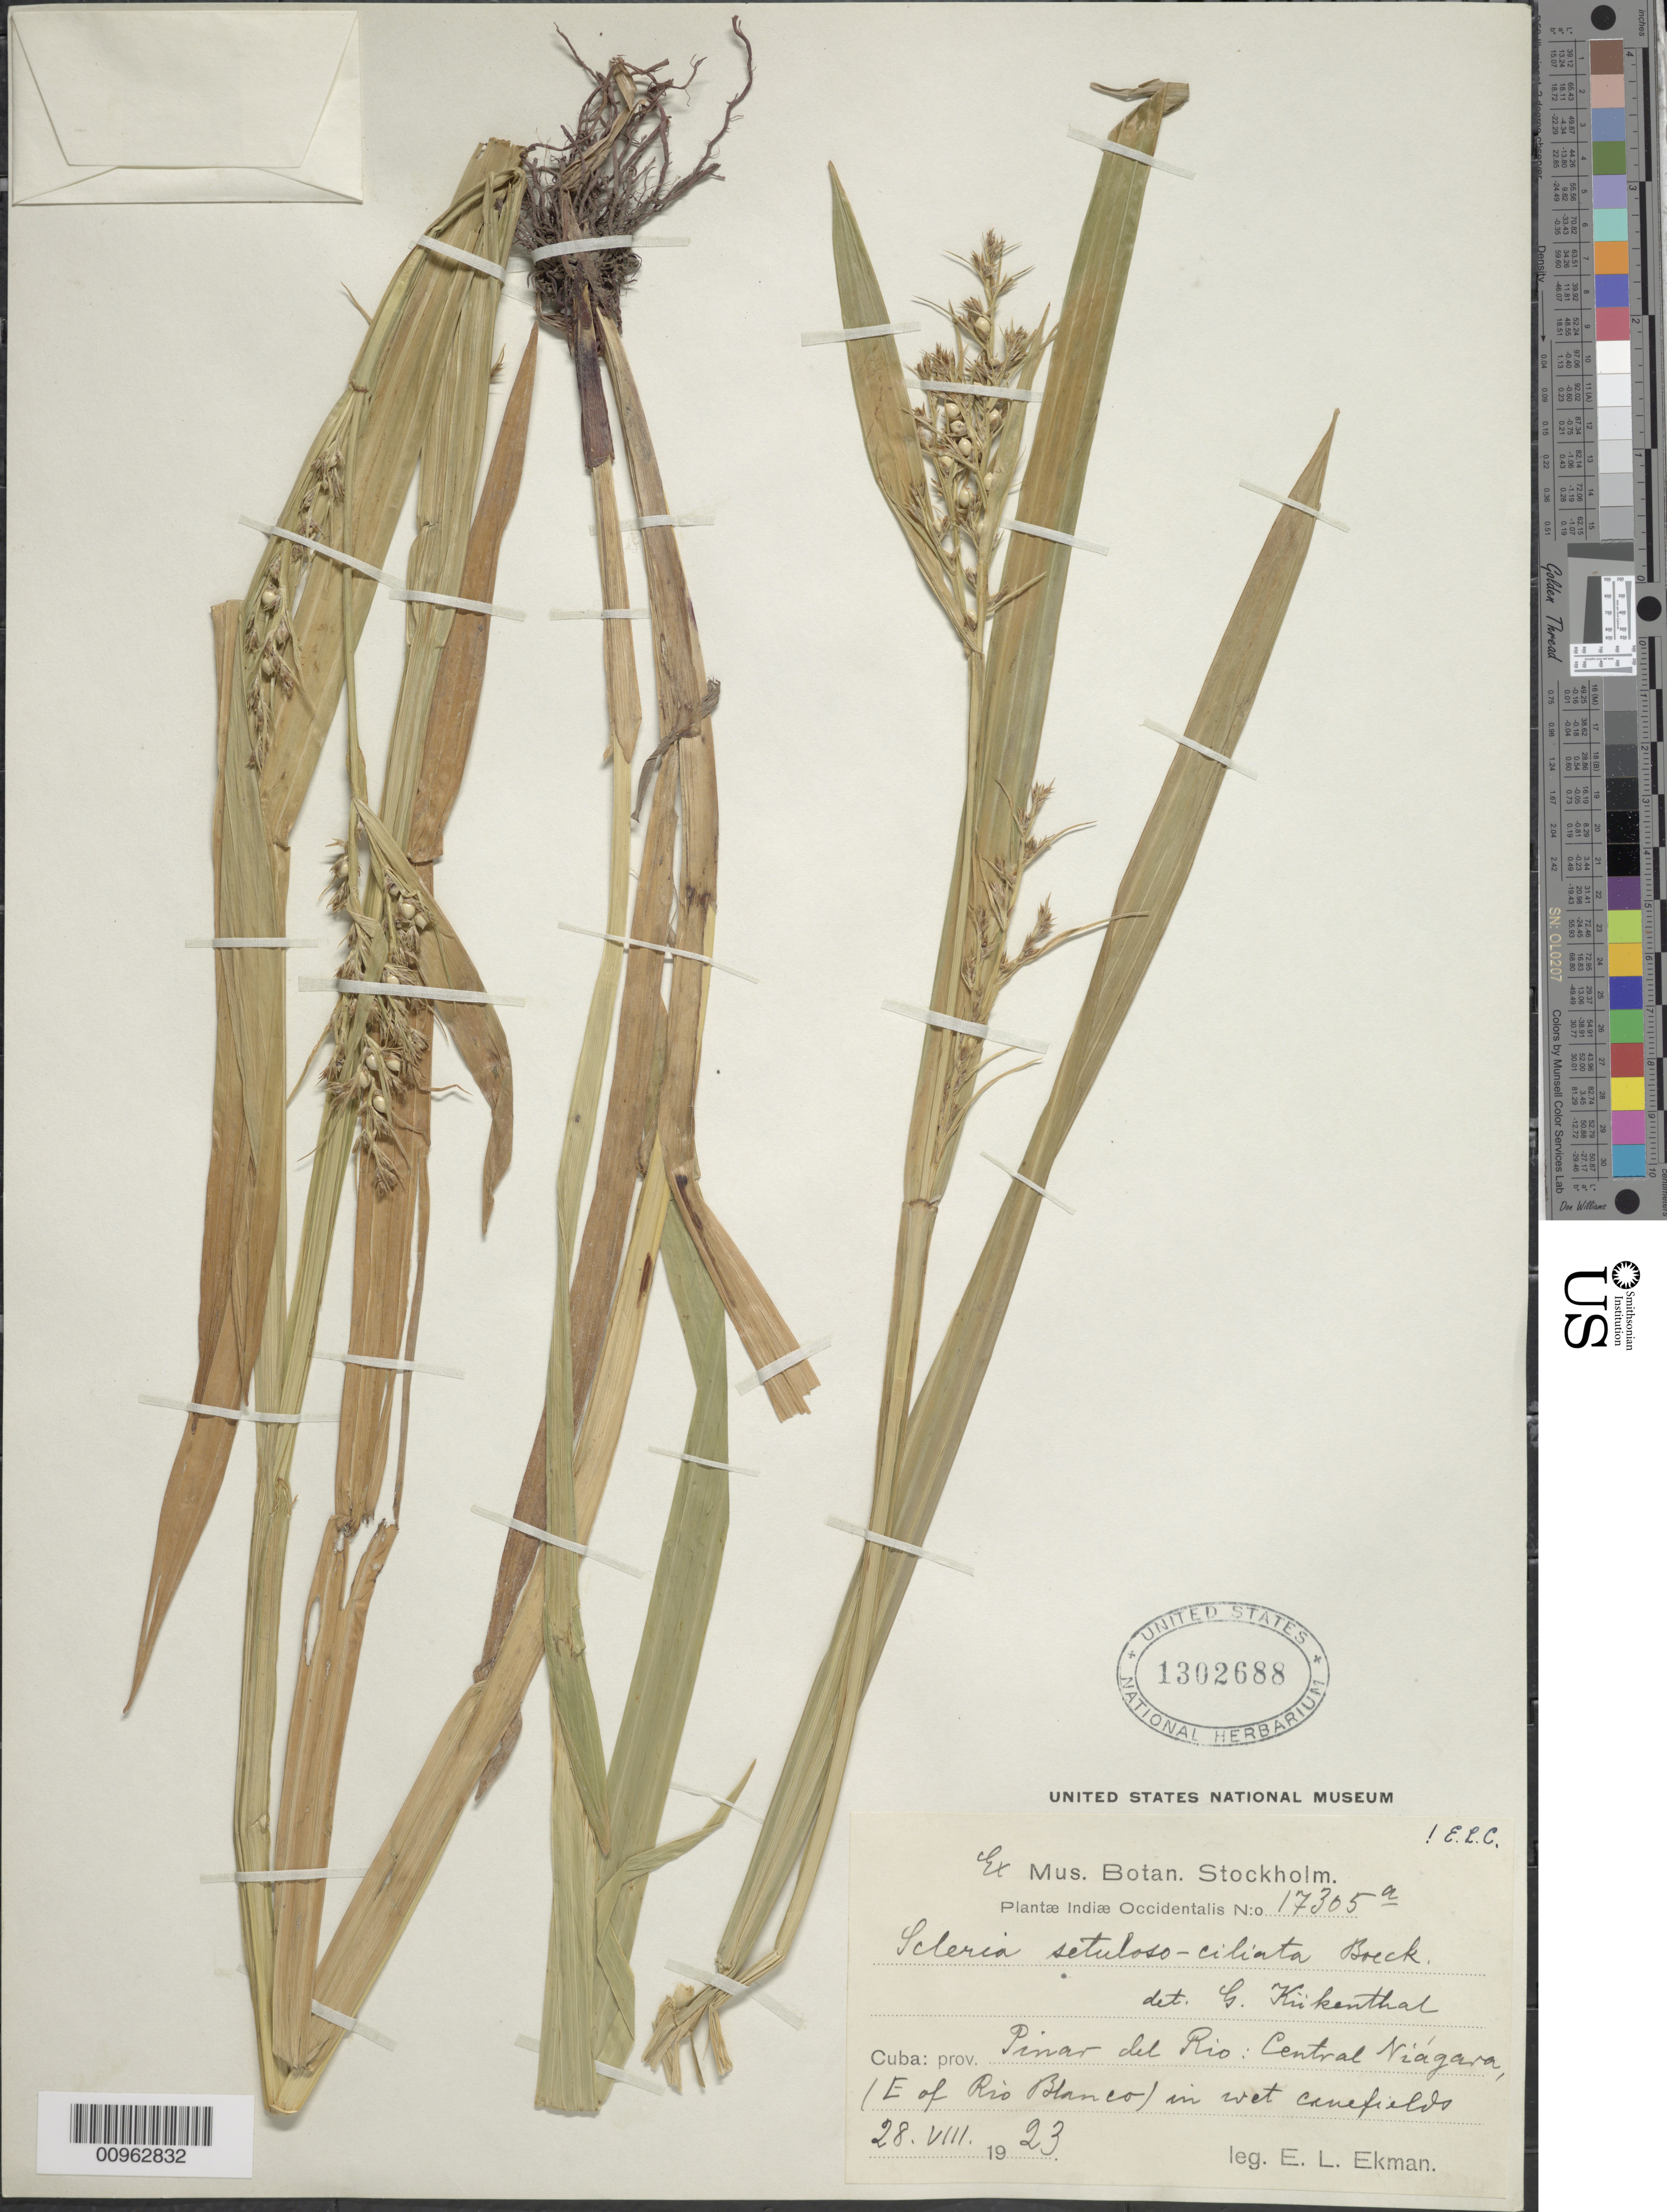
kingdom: Plantae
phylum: Tracheophyta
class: Liliopsida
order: Poales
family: Cyperaceae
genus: Scleria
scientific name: Scleria setulosociliata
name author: Boeckeler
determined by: Core, E. L.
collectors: E. L. Ekman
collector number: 17305A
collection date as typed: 28 Aug 1923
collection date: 1923-08-28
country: Cuba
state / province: Pinar del Rio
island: Cuba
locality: Central Niágara (E of Rio Blanco)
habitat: In wet canefields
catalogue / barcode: US 1302688